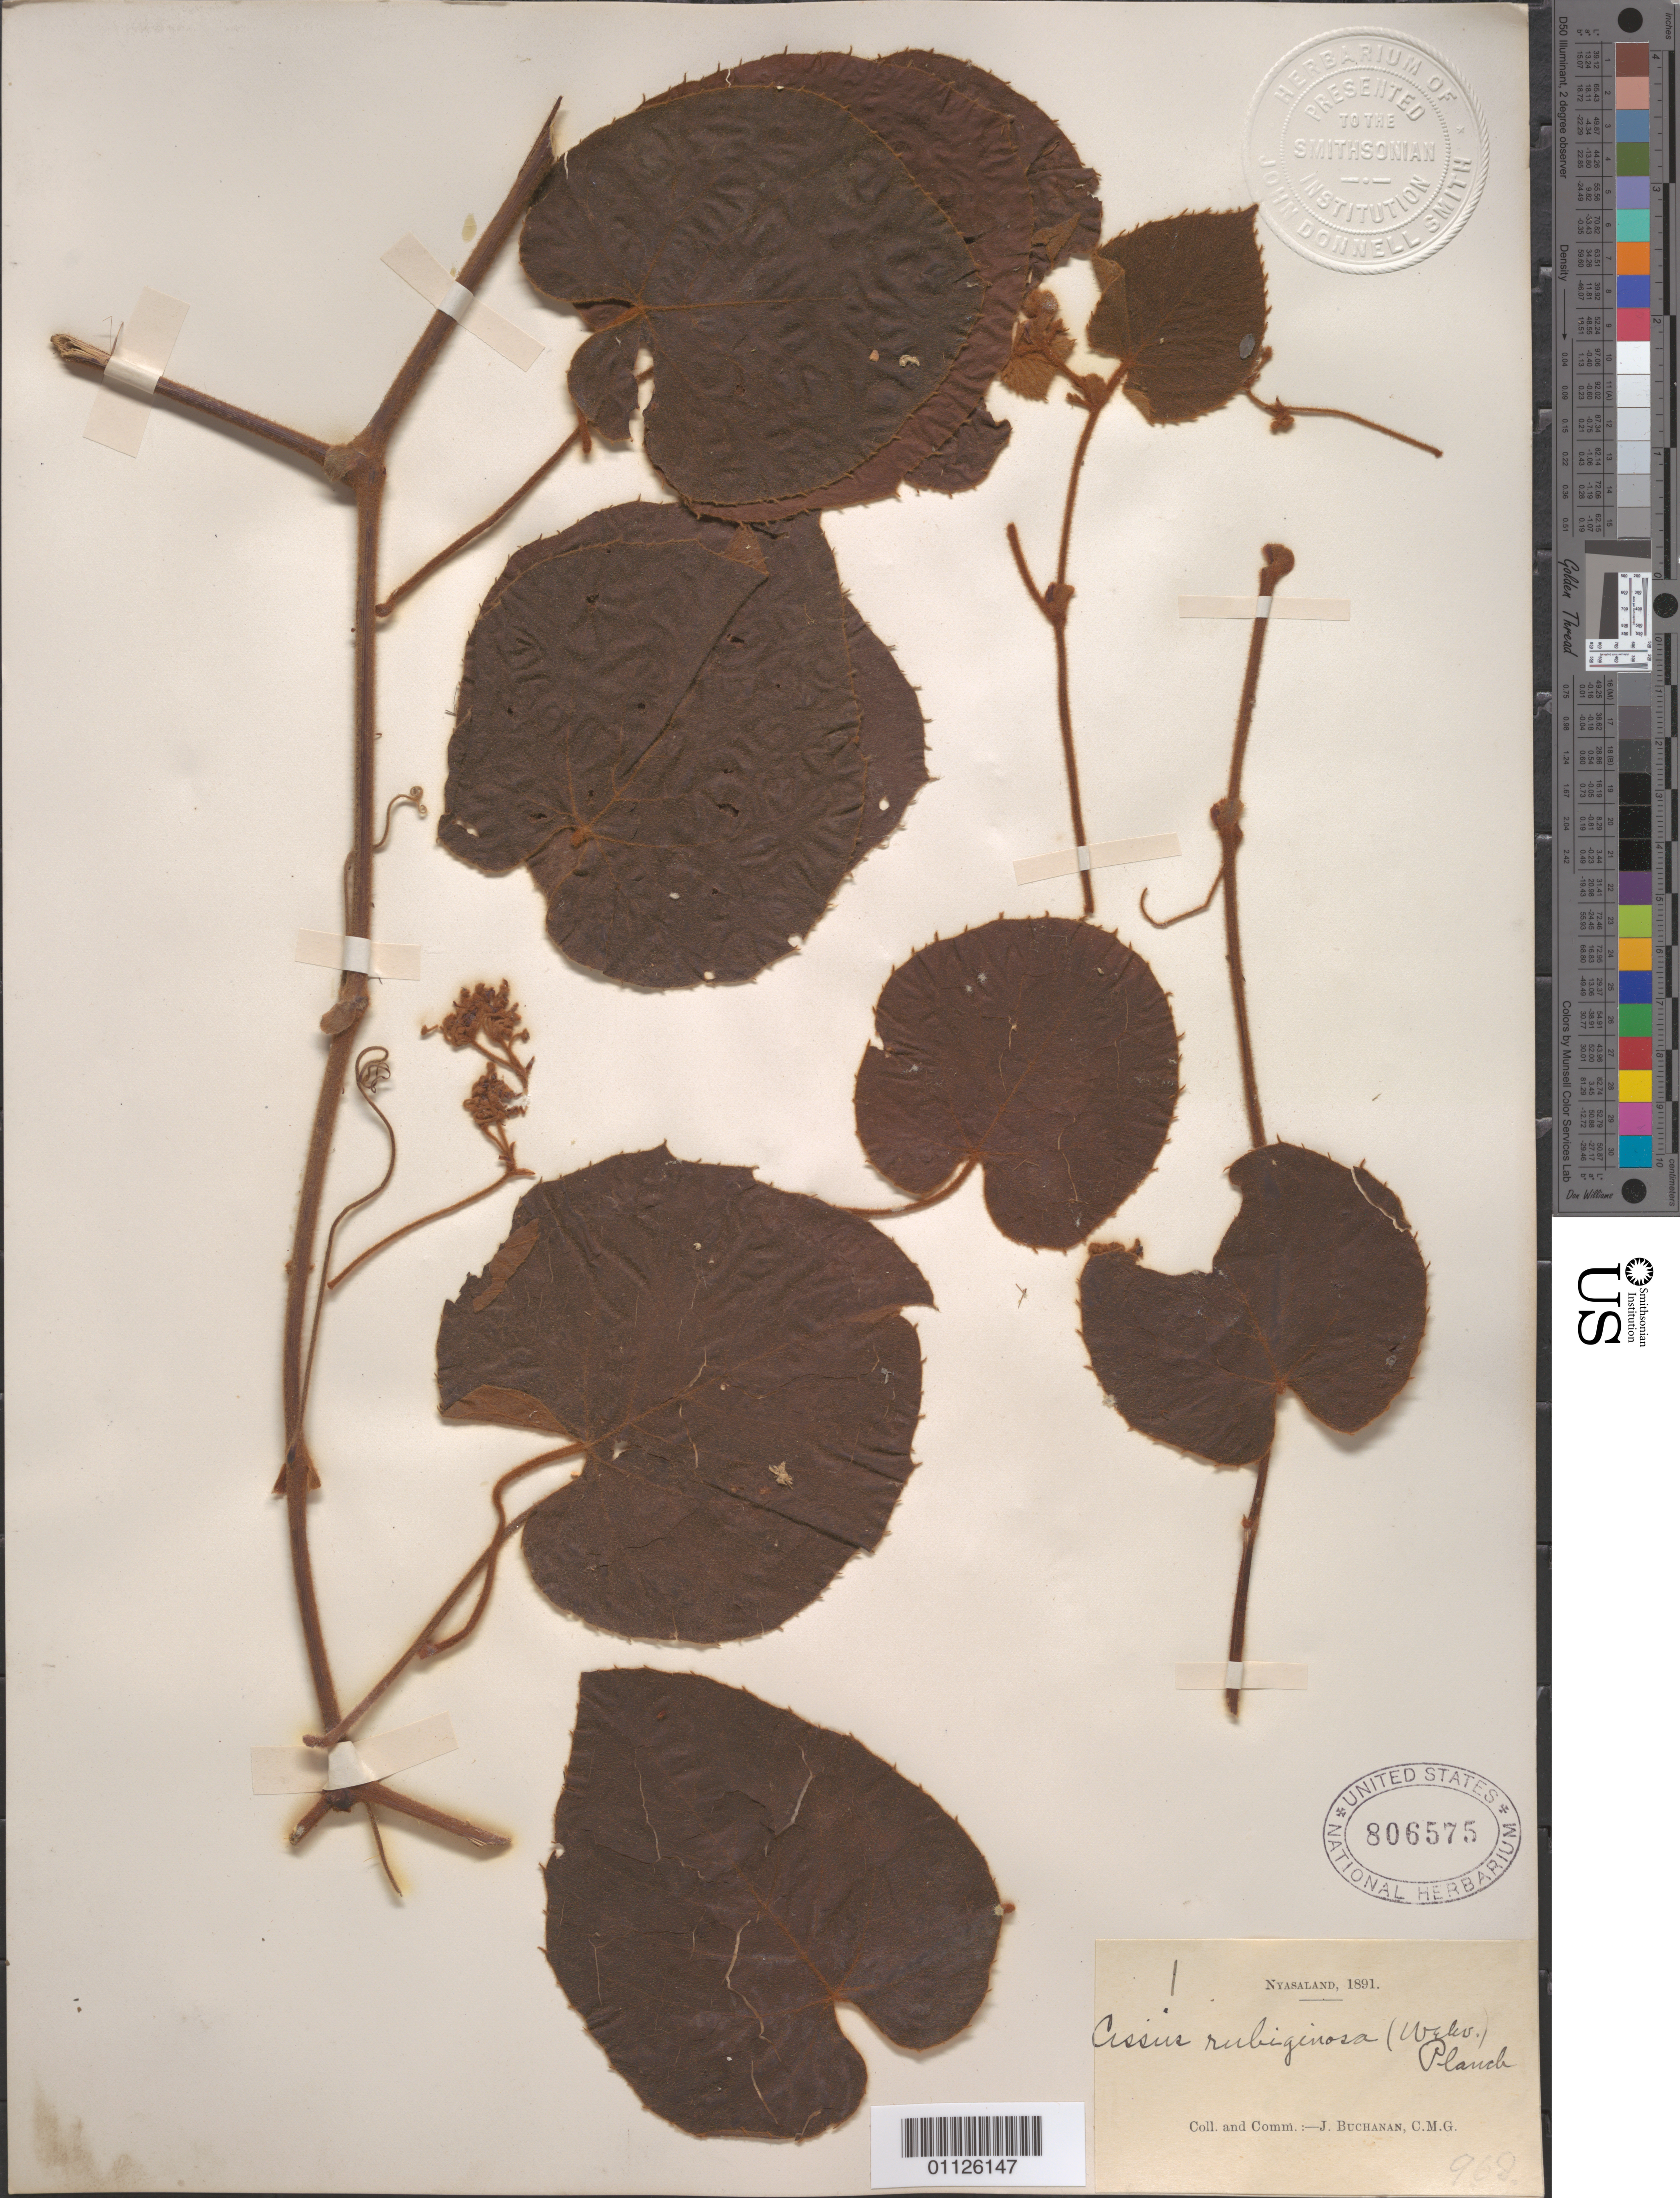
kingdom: Plantae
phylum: Tracheophyta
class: Magnoliopsida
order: Vitales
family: Vitaceae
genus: Cissus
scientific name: Cissus rubiginosa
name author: (Welw. & Baker) Planch.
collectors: J. Buchanan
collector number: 969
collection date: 1891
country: Malawi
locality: Nyassaland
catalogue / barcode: US 806575